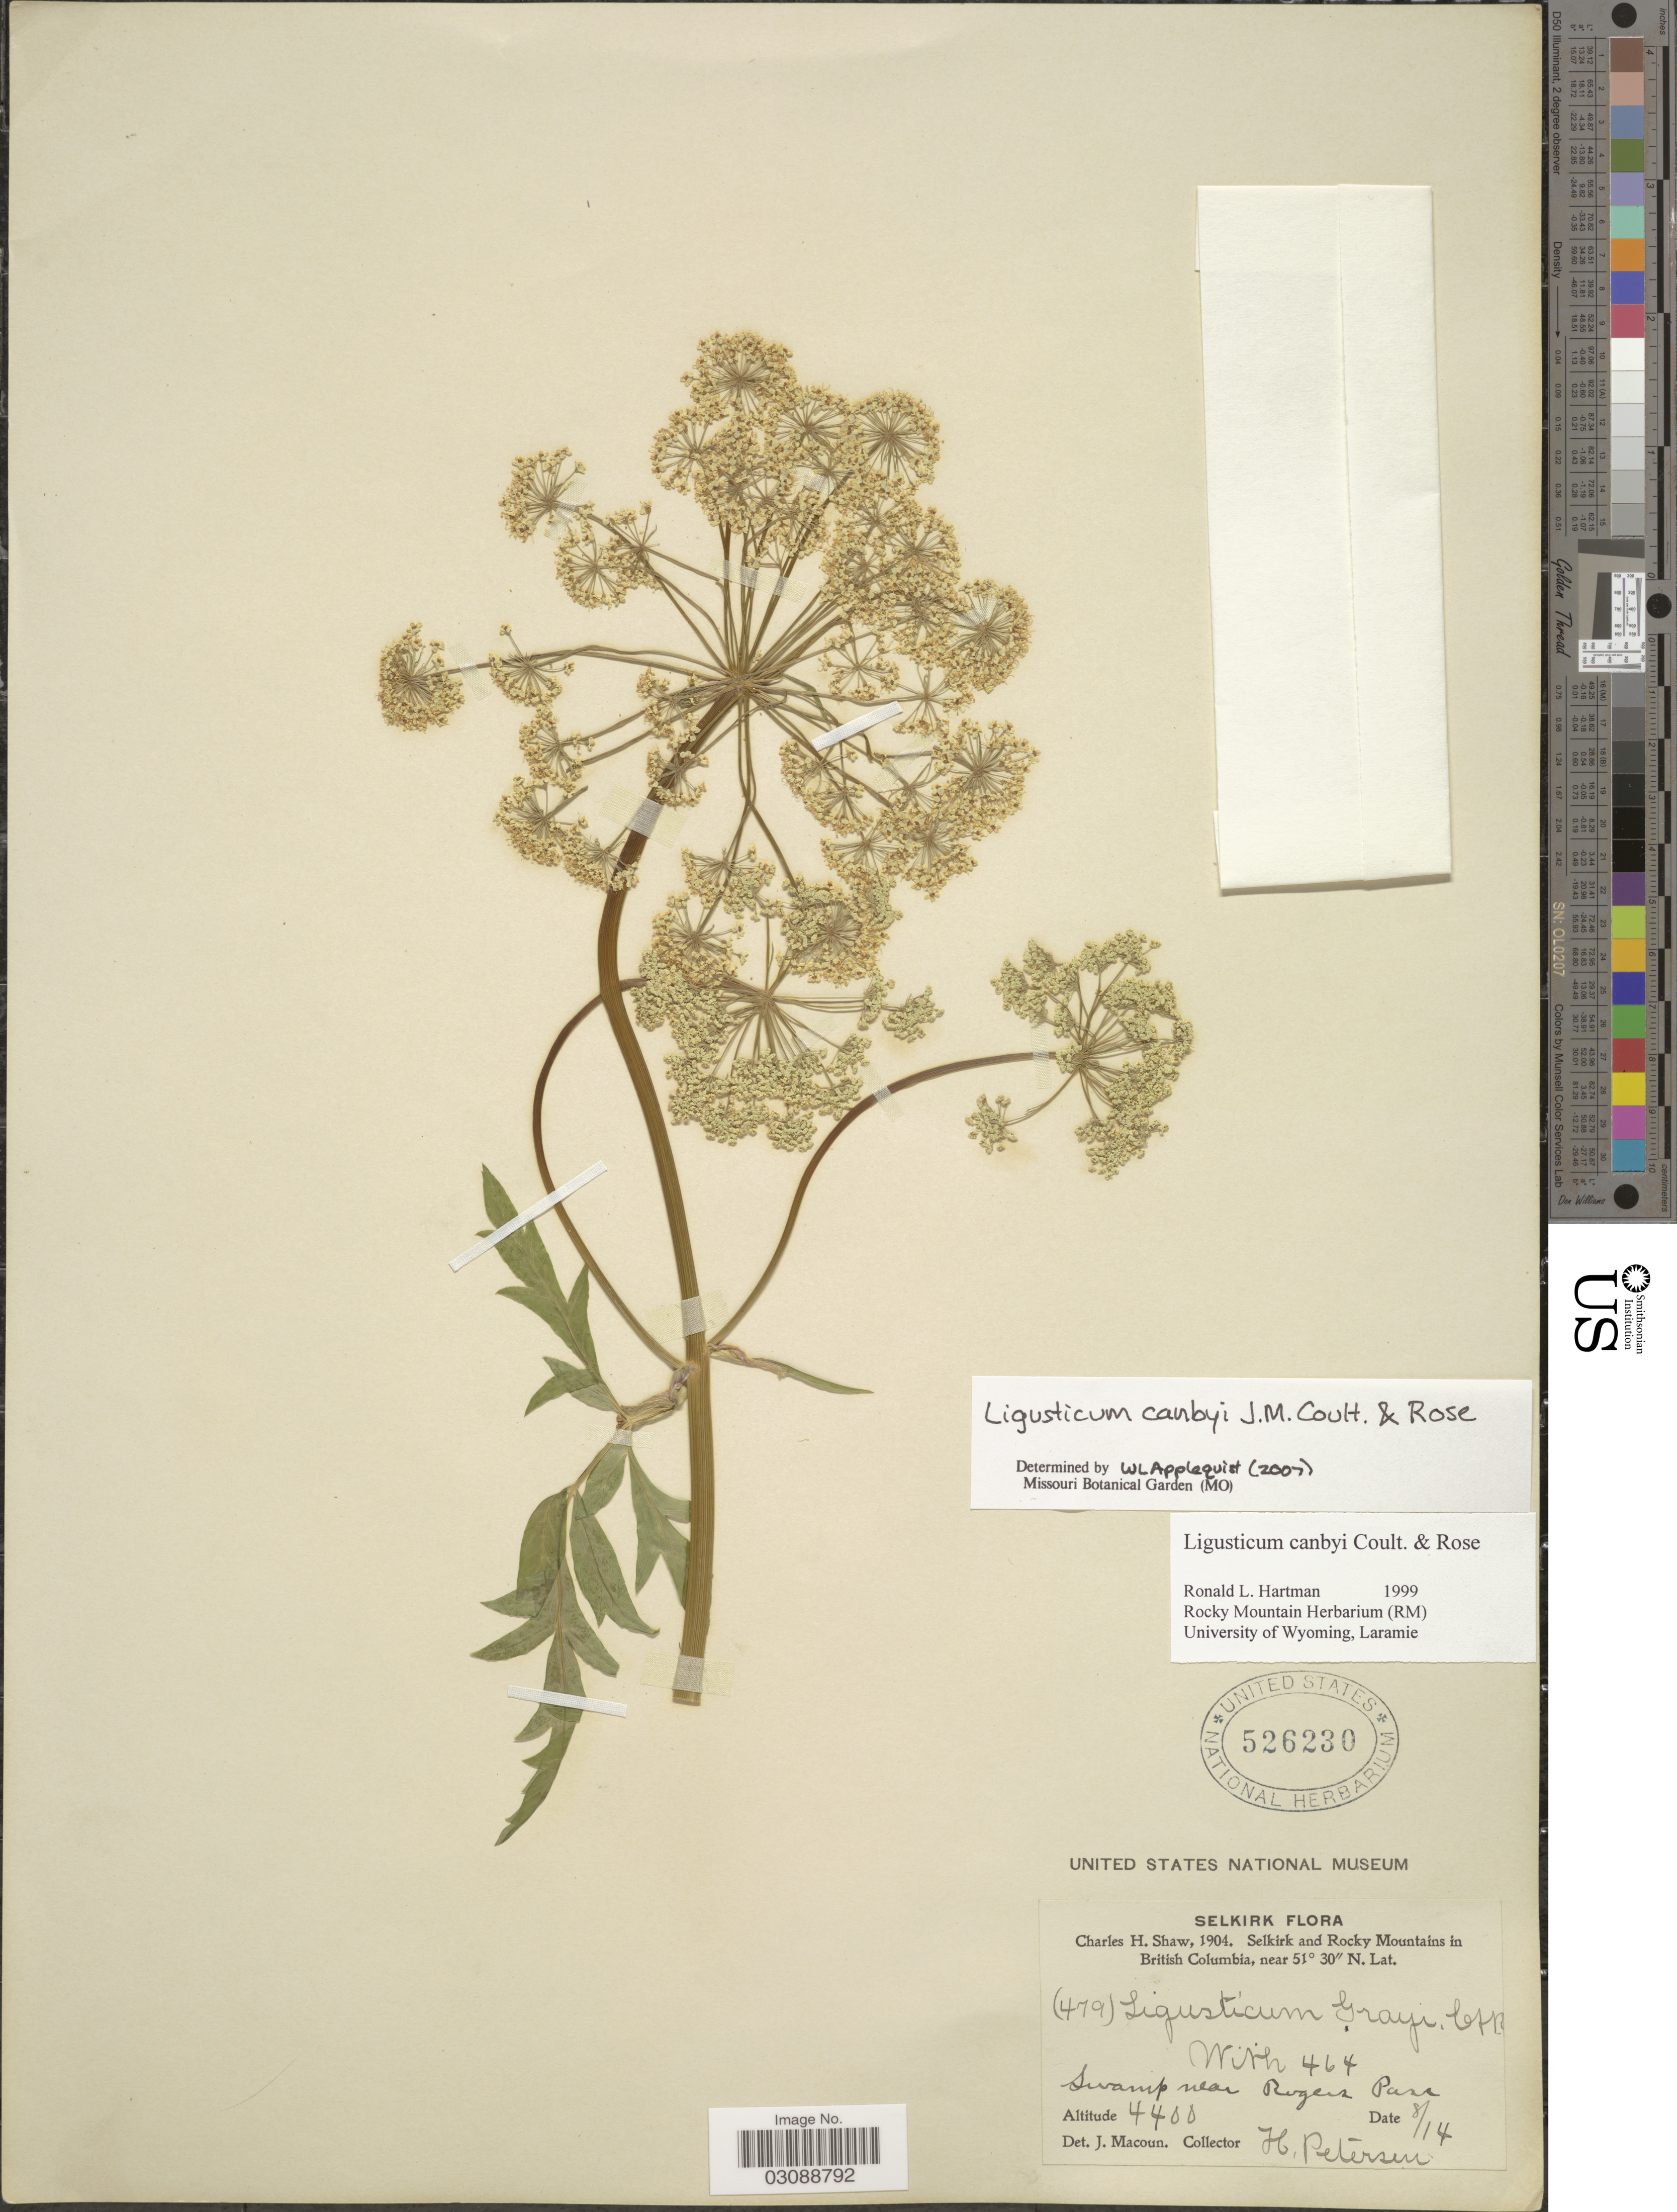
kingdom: Plantae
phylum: Tracheophyta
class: Magnoliopsida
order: Apiales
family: Apiaceae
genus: Ligusticum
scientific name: Ligusticum canbyi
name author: J.M. Coult. & Rose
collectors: C. H. Shaw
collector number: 1904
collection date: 1904-08-14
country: Canada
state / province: British Columbia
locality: Selkirk and Rocky Mountains. Swamp near Rogers Pass.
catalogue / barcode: US 526230